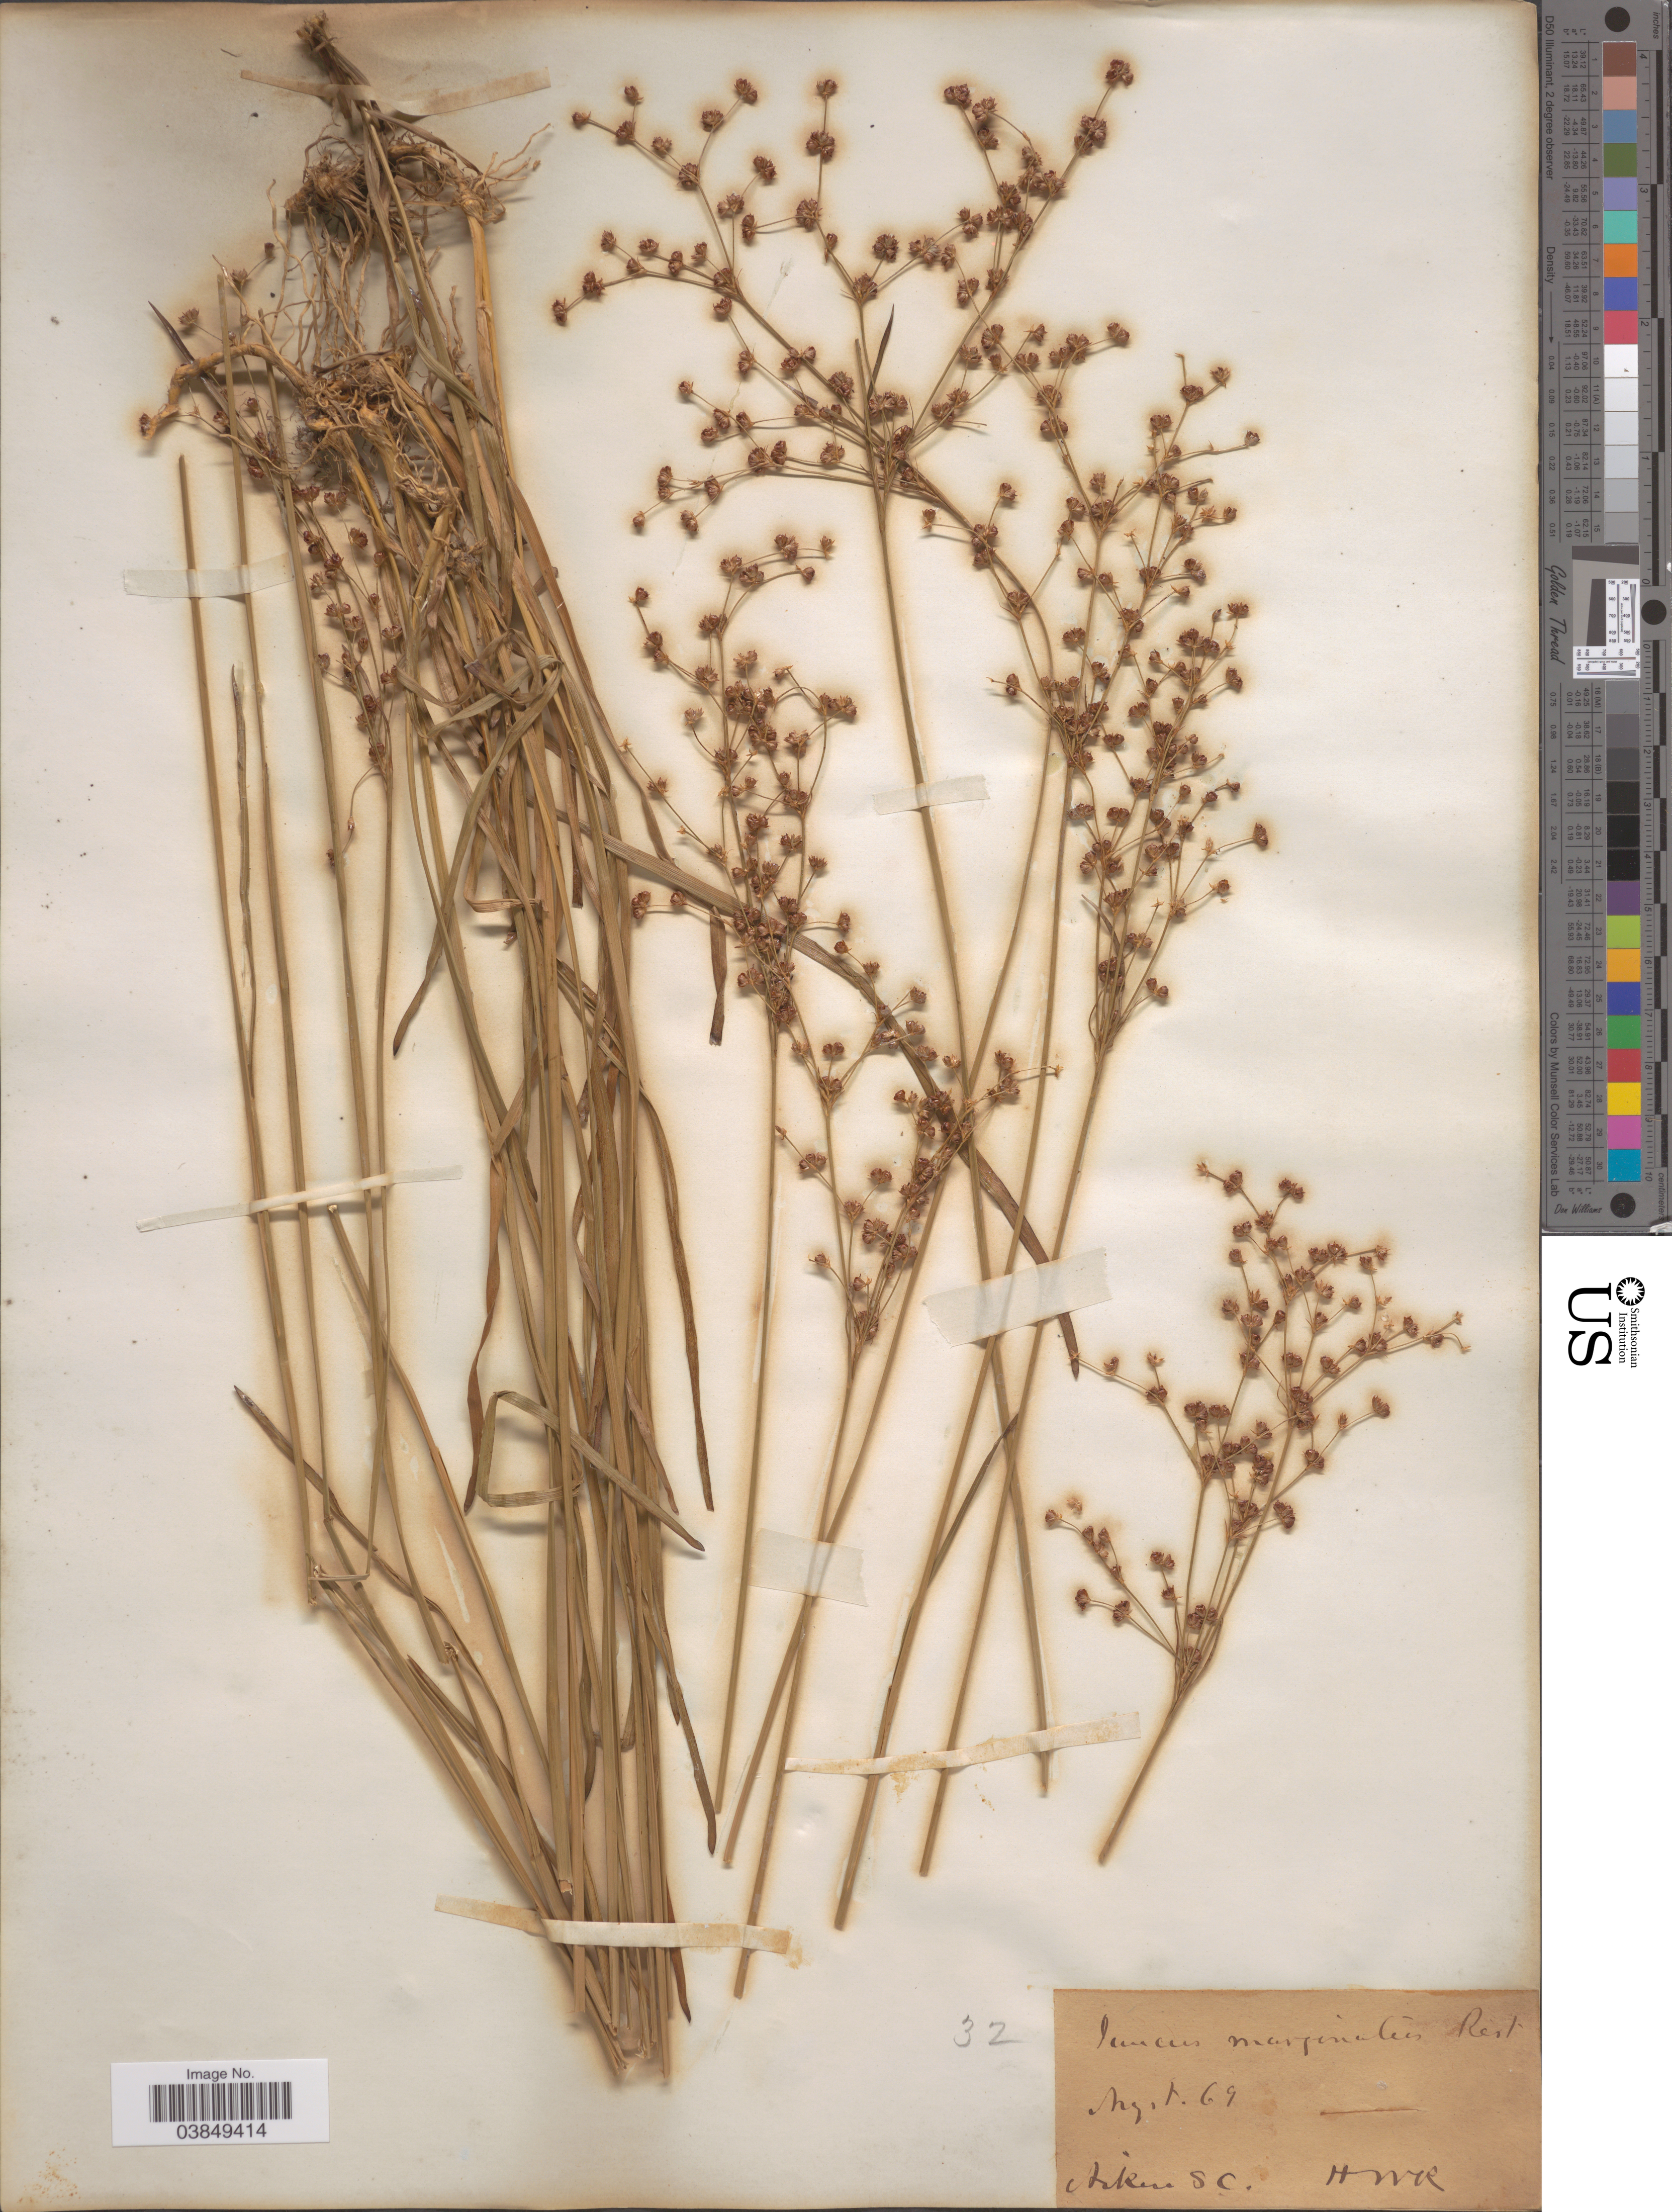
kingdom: Plantae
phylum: Tracheophyta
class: Liliopsida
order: Poales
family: Juncaceae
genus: Juncus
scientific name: Juncus aristulatus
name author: Michx.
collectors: H. W. R.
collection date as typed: Transcribed d/m/y: 29/1/69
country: United States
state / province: South Carolina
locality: Aiken.